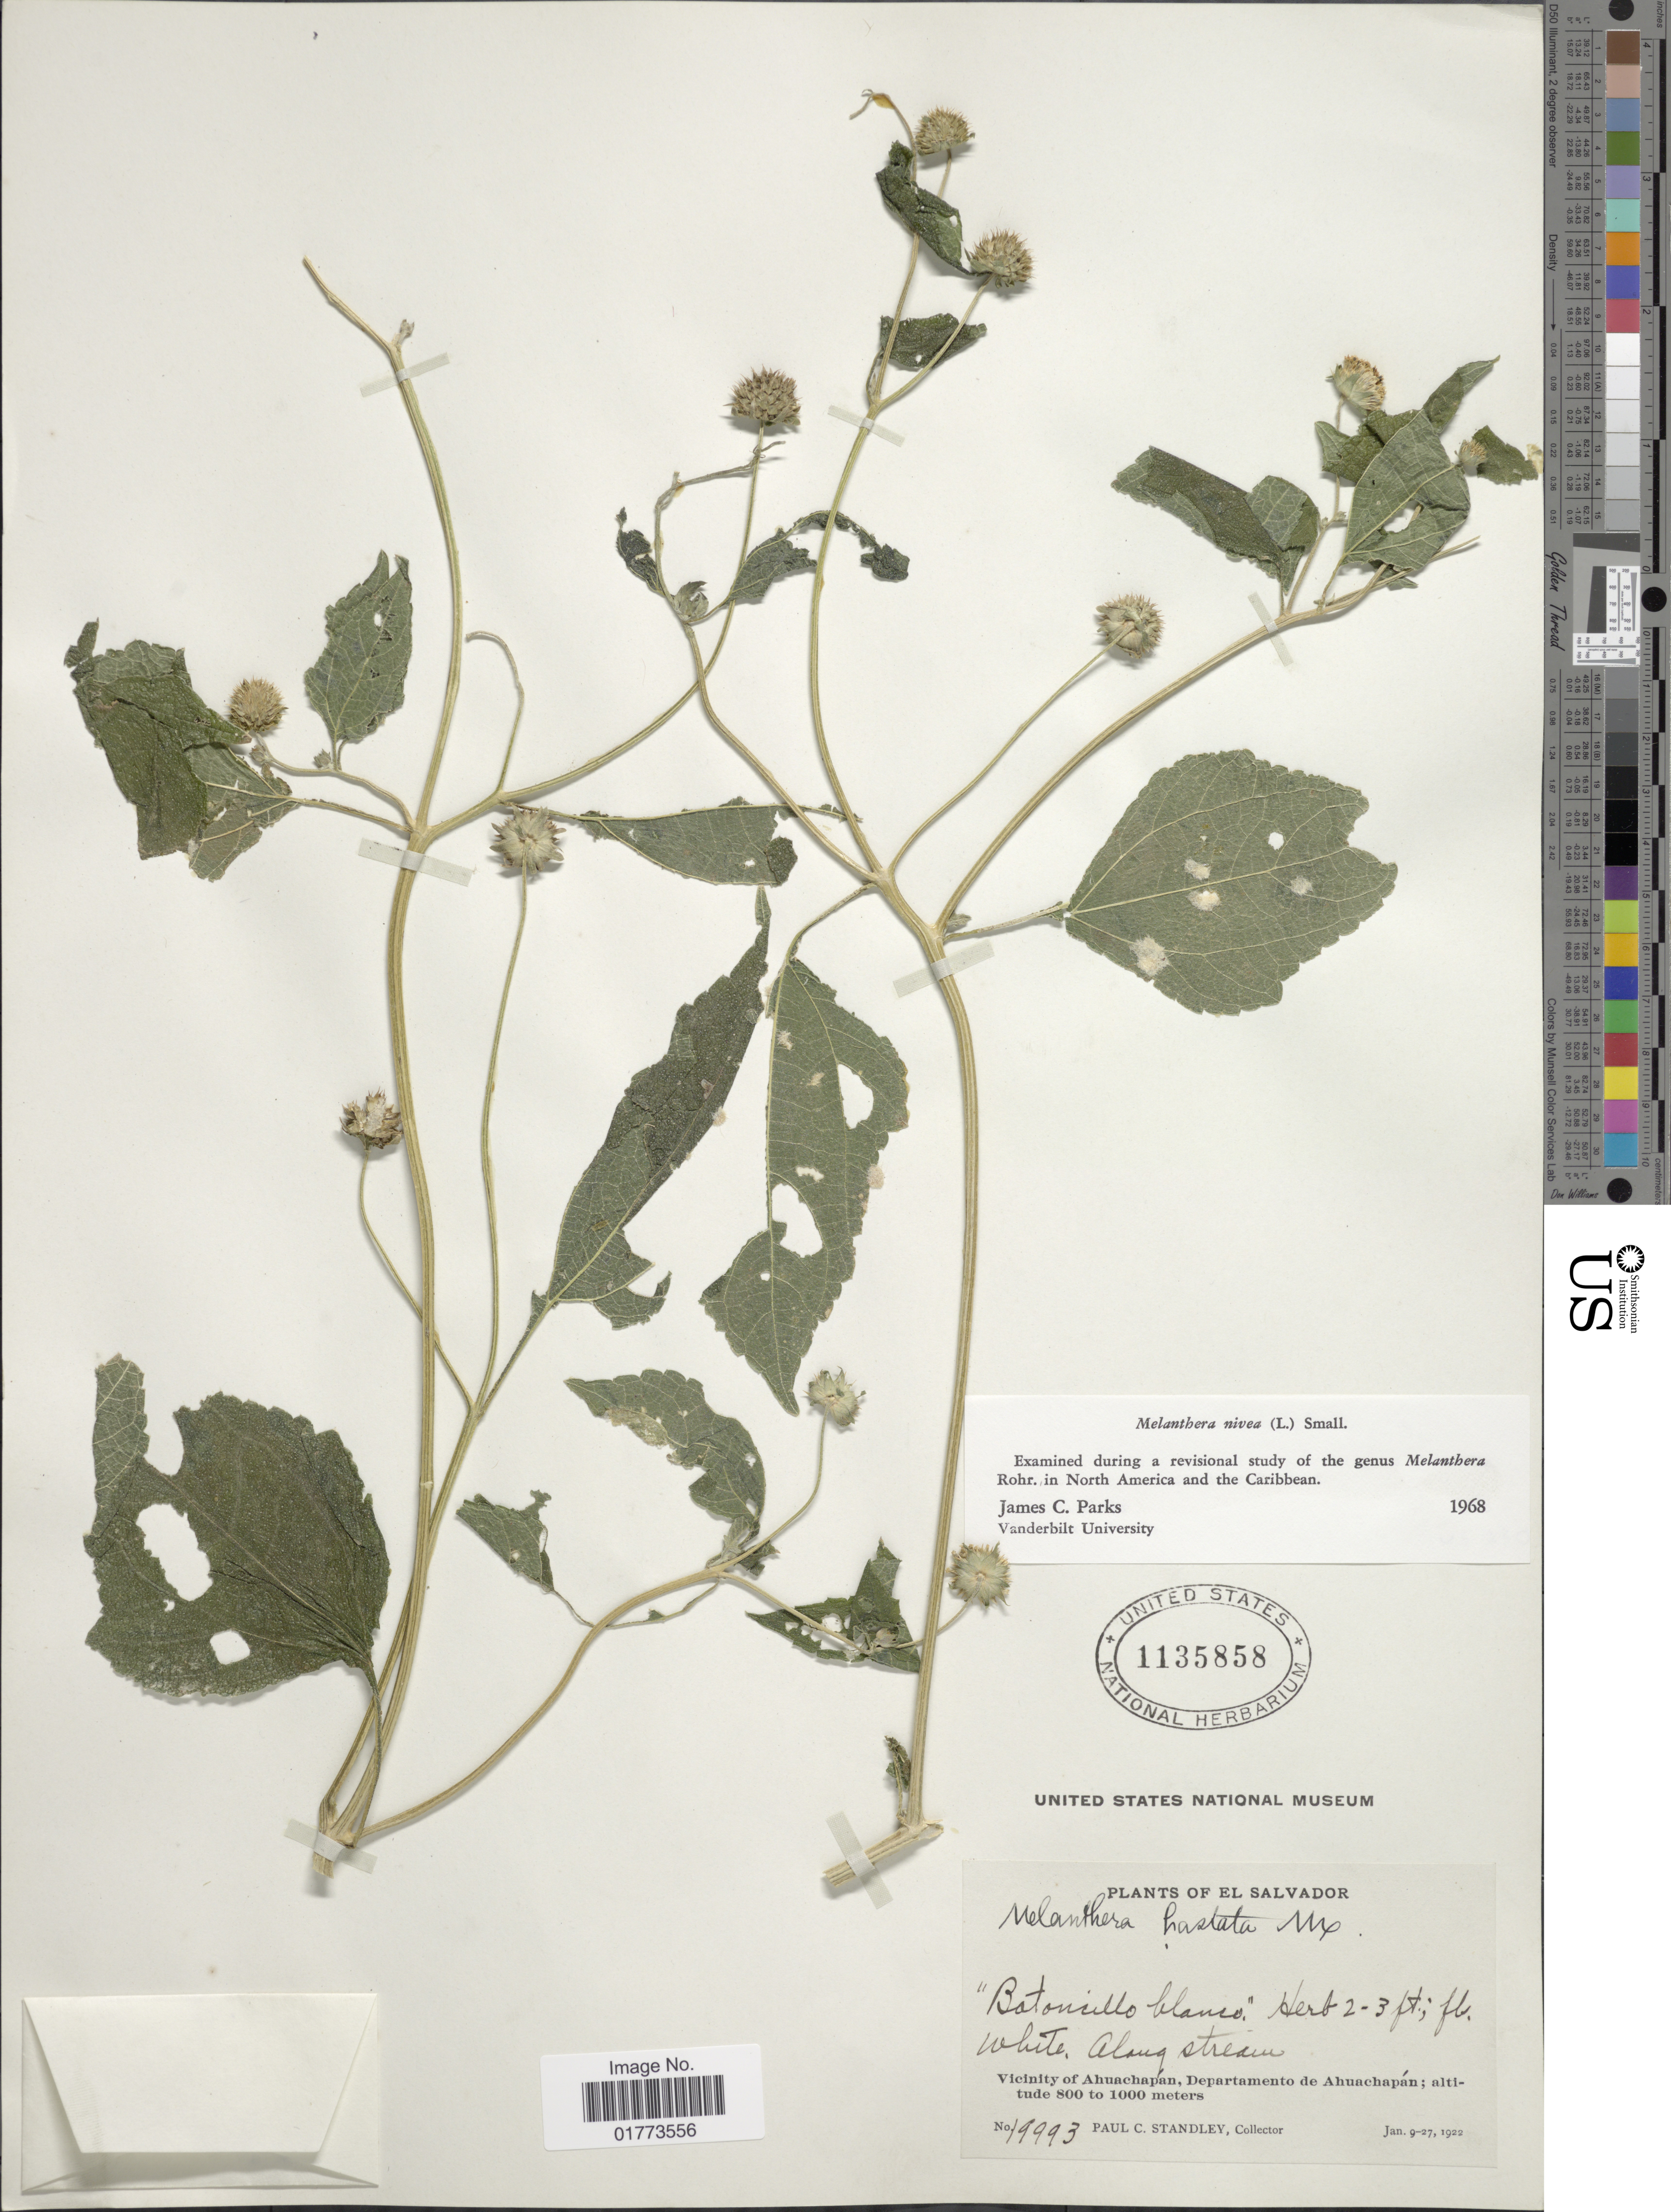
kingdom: Plantae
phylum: Tracheophyta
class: Magnoliopsida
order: Asterales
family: Asteraceae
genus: Melanthera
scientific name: Melanthera nivea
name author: (L.) Small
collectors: P. C. Standley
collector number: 19993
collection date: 1922-01-09/1922-01-27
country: El Salvador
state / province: Ahuachapan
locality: Vicinity of Ahuachapán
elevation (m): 800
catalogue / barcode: US 1135858